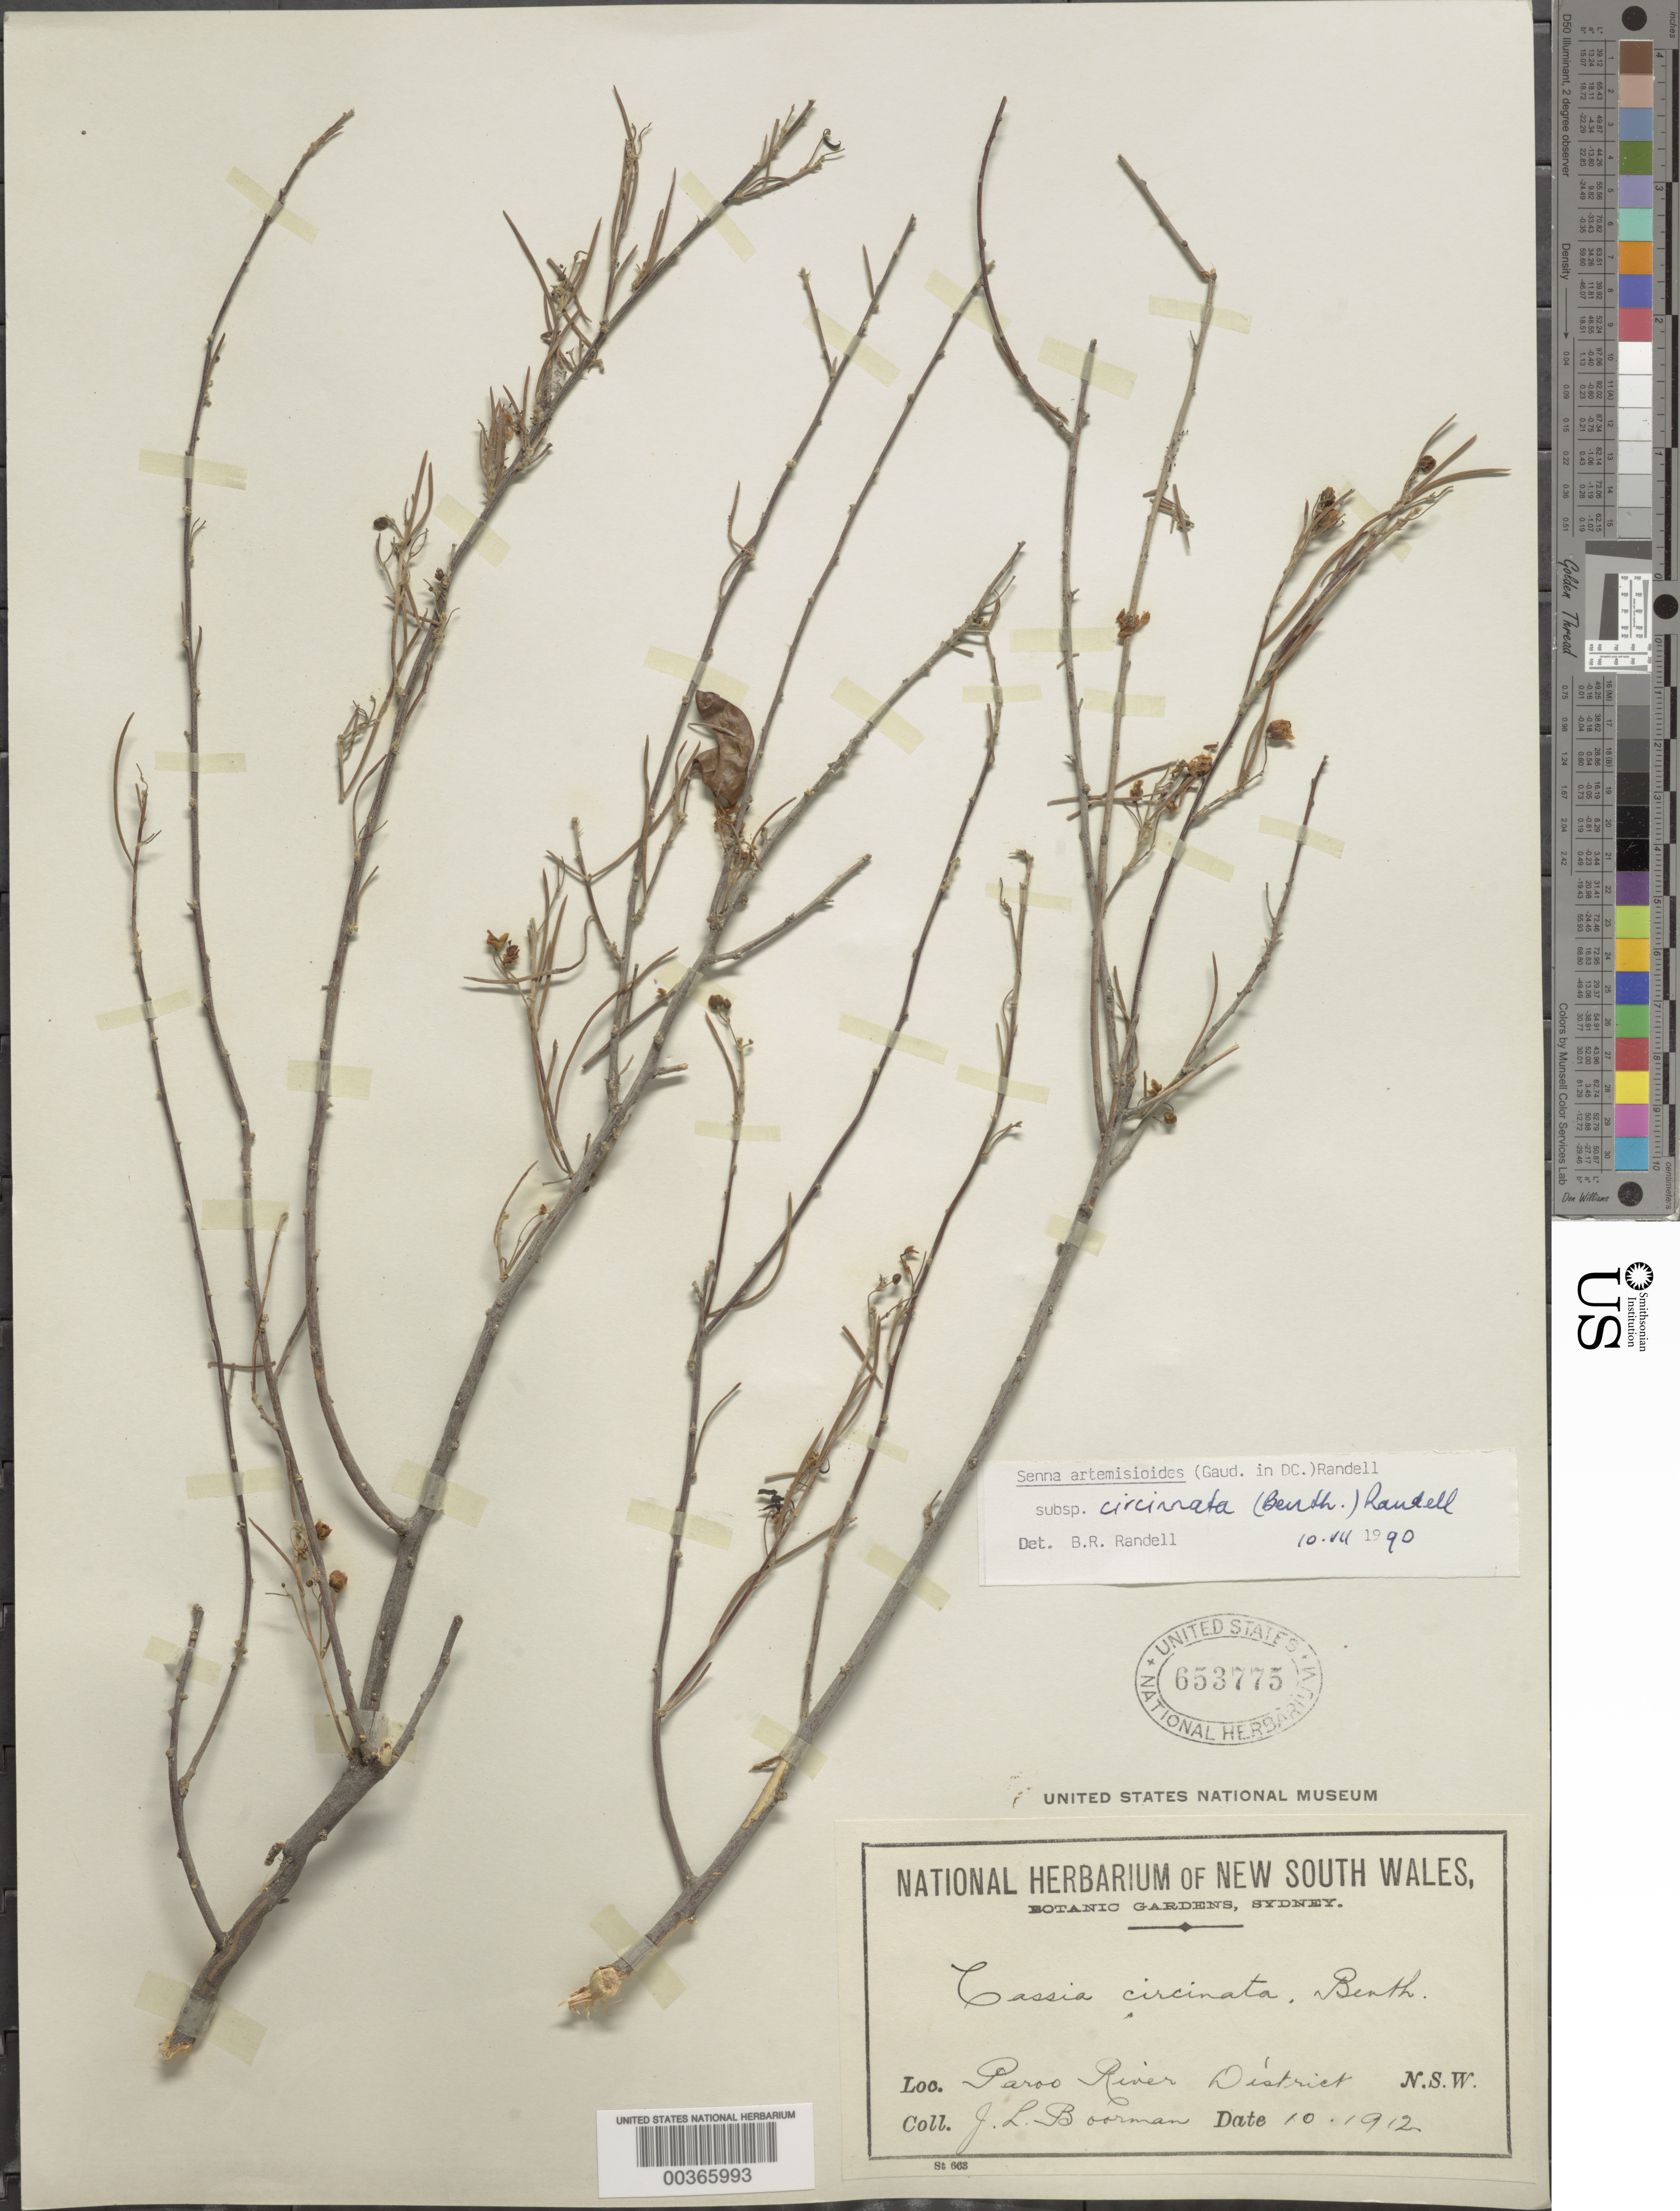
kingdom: Plantae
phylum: Tracheophyta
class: Magnoliopsida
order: Fabales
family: Fabaceae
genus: Senna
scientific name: Senna artemisioides subsp. circinnata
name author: Randell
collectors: J. Boorman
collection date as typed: Oct 1912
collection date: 1912-10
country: Australia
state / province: New South Wales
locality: Paroo river dist. (?)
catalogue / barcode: US 653775